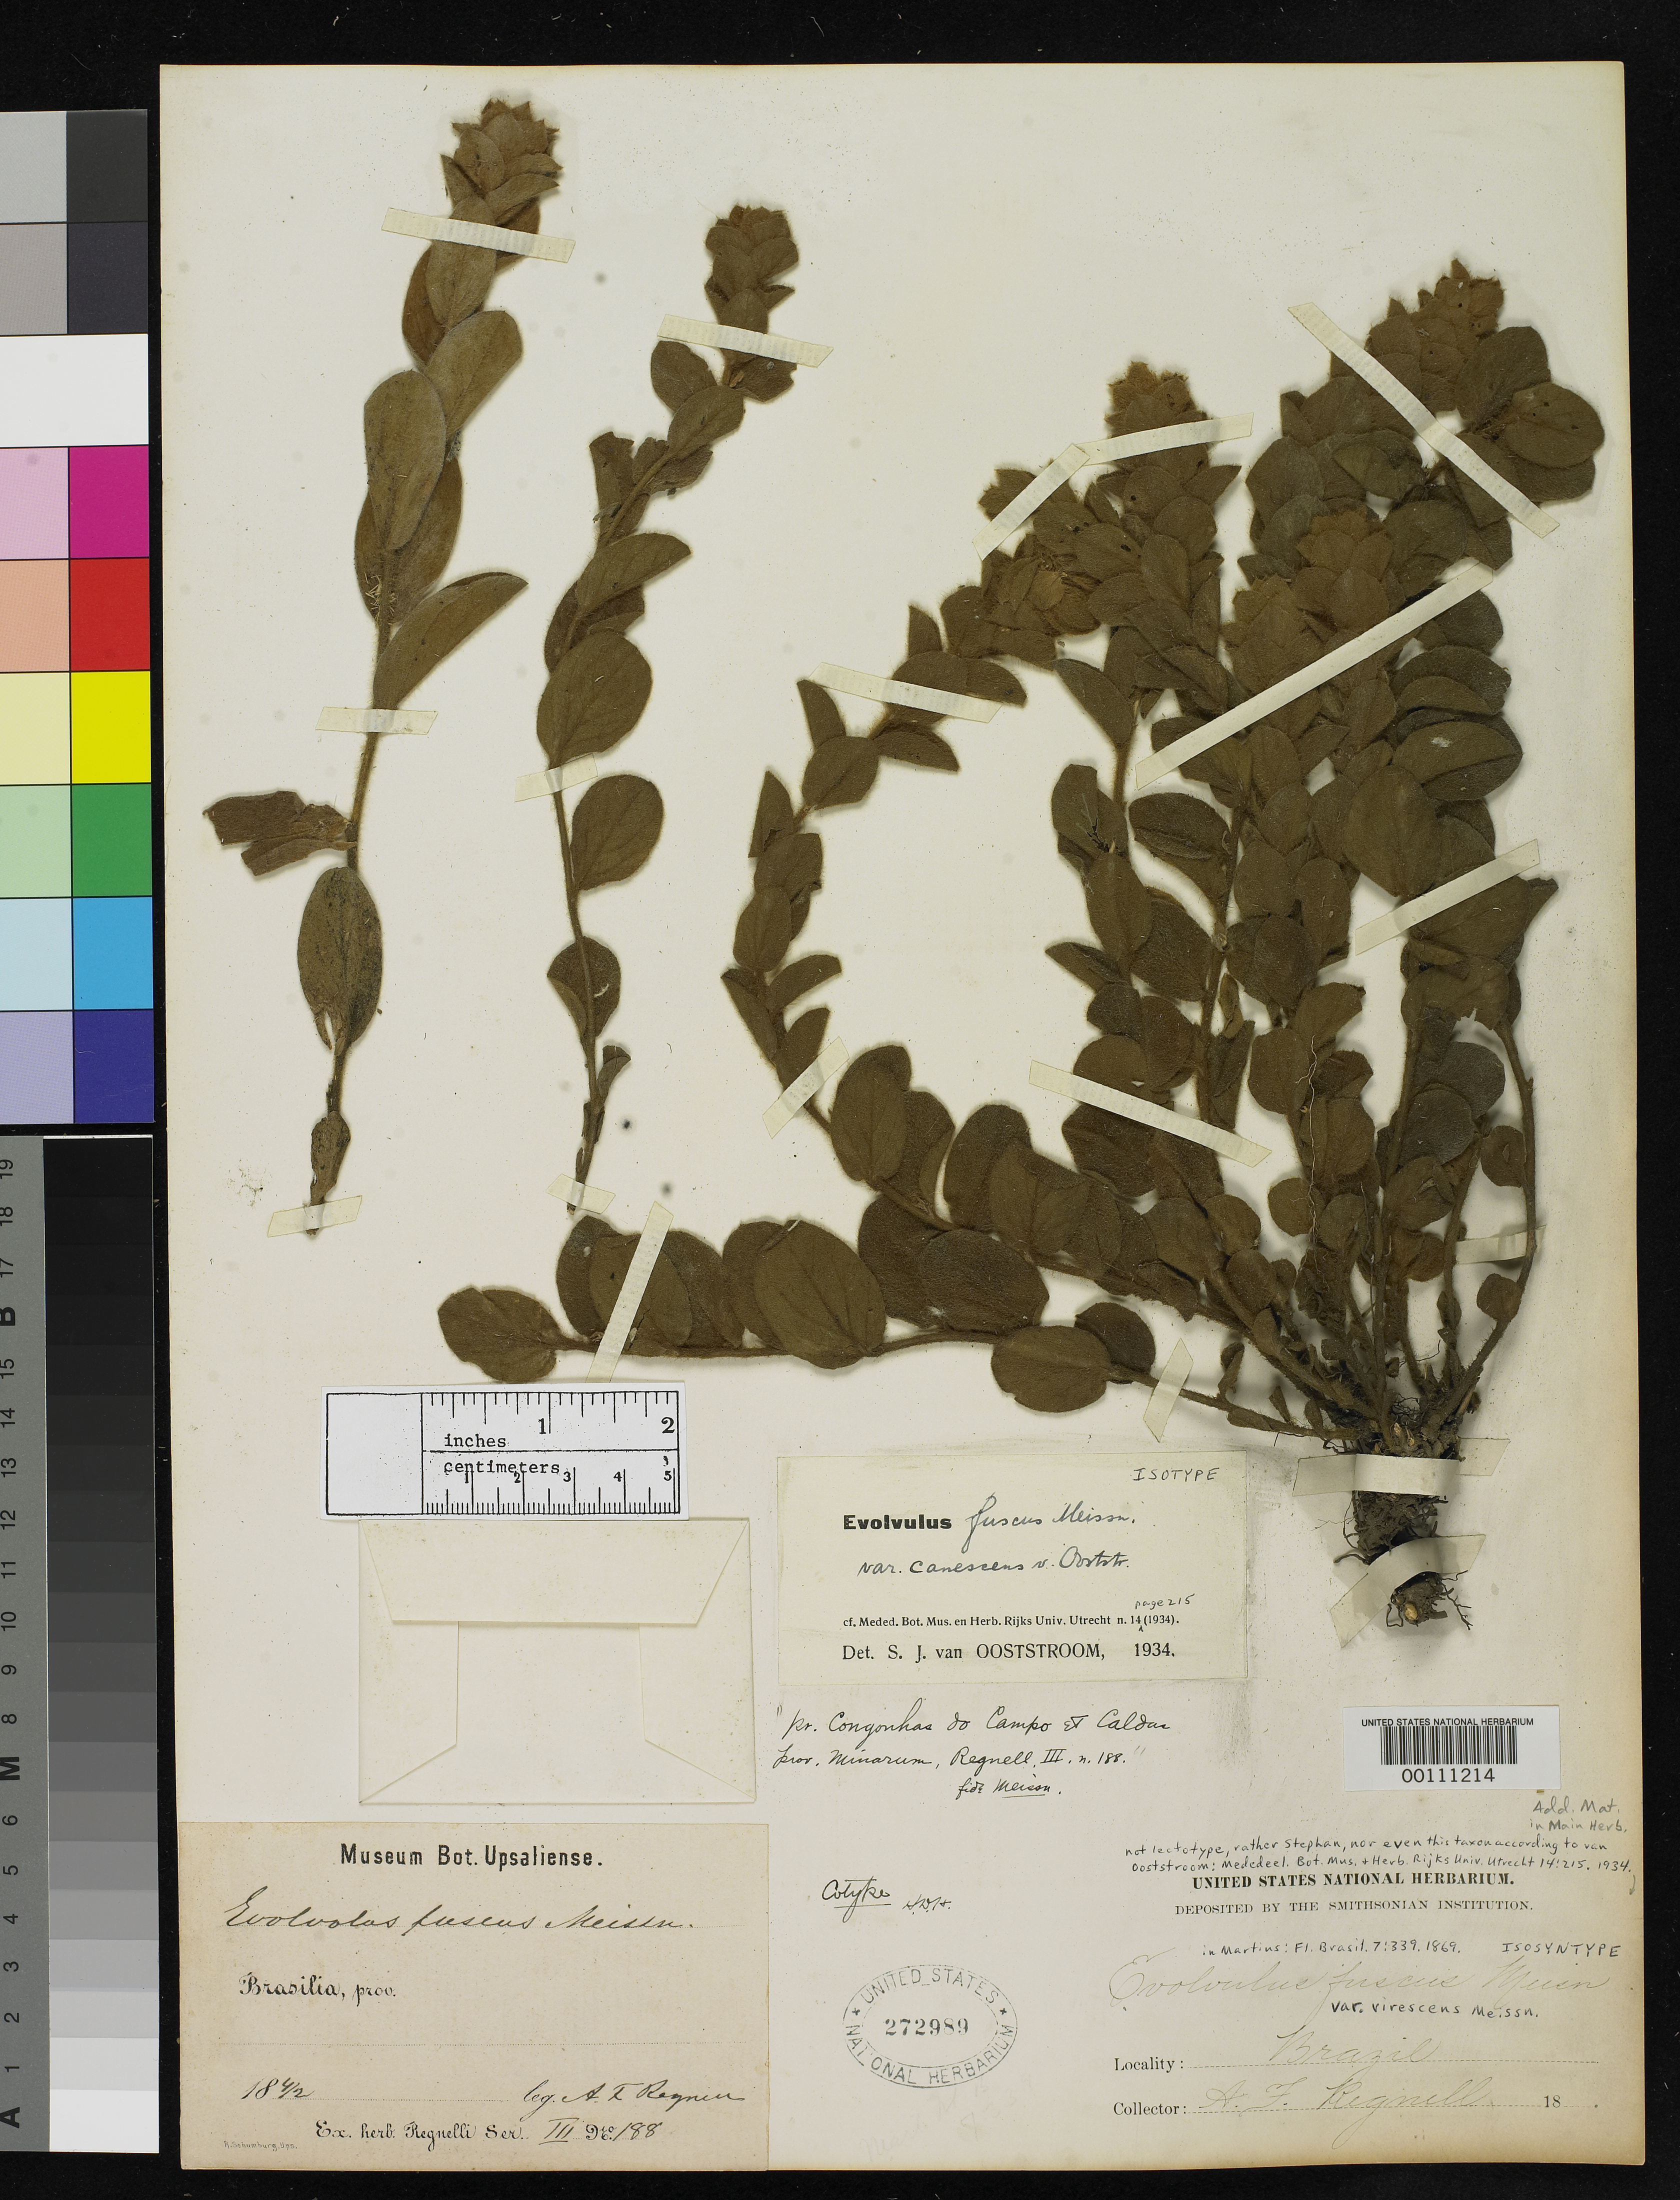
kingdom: Plantae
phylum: Tracheophyta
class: Magnoliopsida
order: Solanales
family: Convolvulaceae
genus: Evolvulus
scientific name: Evolvulus fuscus var. virescens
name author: Meisn. in Mart.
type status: Possible Isotype; Isosyntype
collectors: A. F. Regnell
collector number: III 188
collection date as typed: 18 4/2 67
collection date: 1867-02-04 or 1867-04-02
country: Brazil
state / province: Minas Gerais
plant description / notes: Regnell III 188 is one of the two syntypes of Evolvulus fuscus var. virescens Meisn. Ooststroom (1934) cites 188* [with asterisk] as type of var. canescens and cites 188 [sans asterisk] separately [=paratype?]; unclear whether these comprise a single gathering but date on US duplicates is the same and both US sheets are annotated as var. canescens by Ooststroom (1934). ["Isotype" and "Isosyntype" annotations added to labels at later date; S.F. Smith script]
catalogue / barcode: US 272989